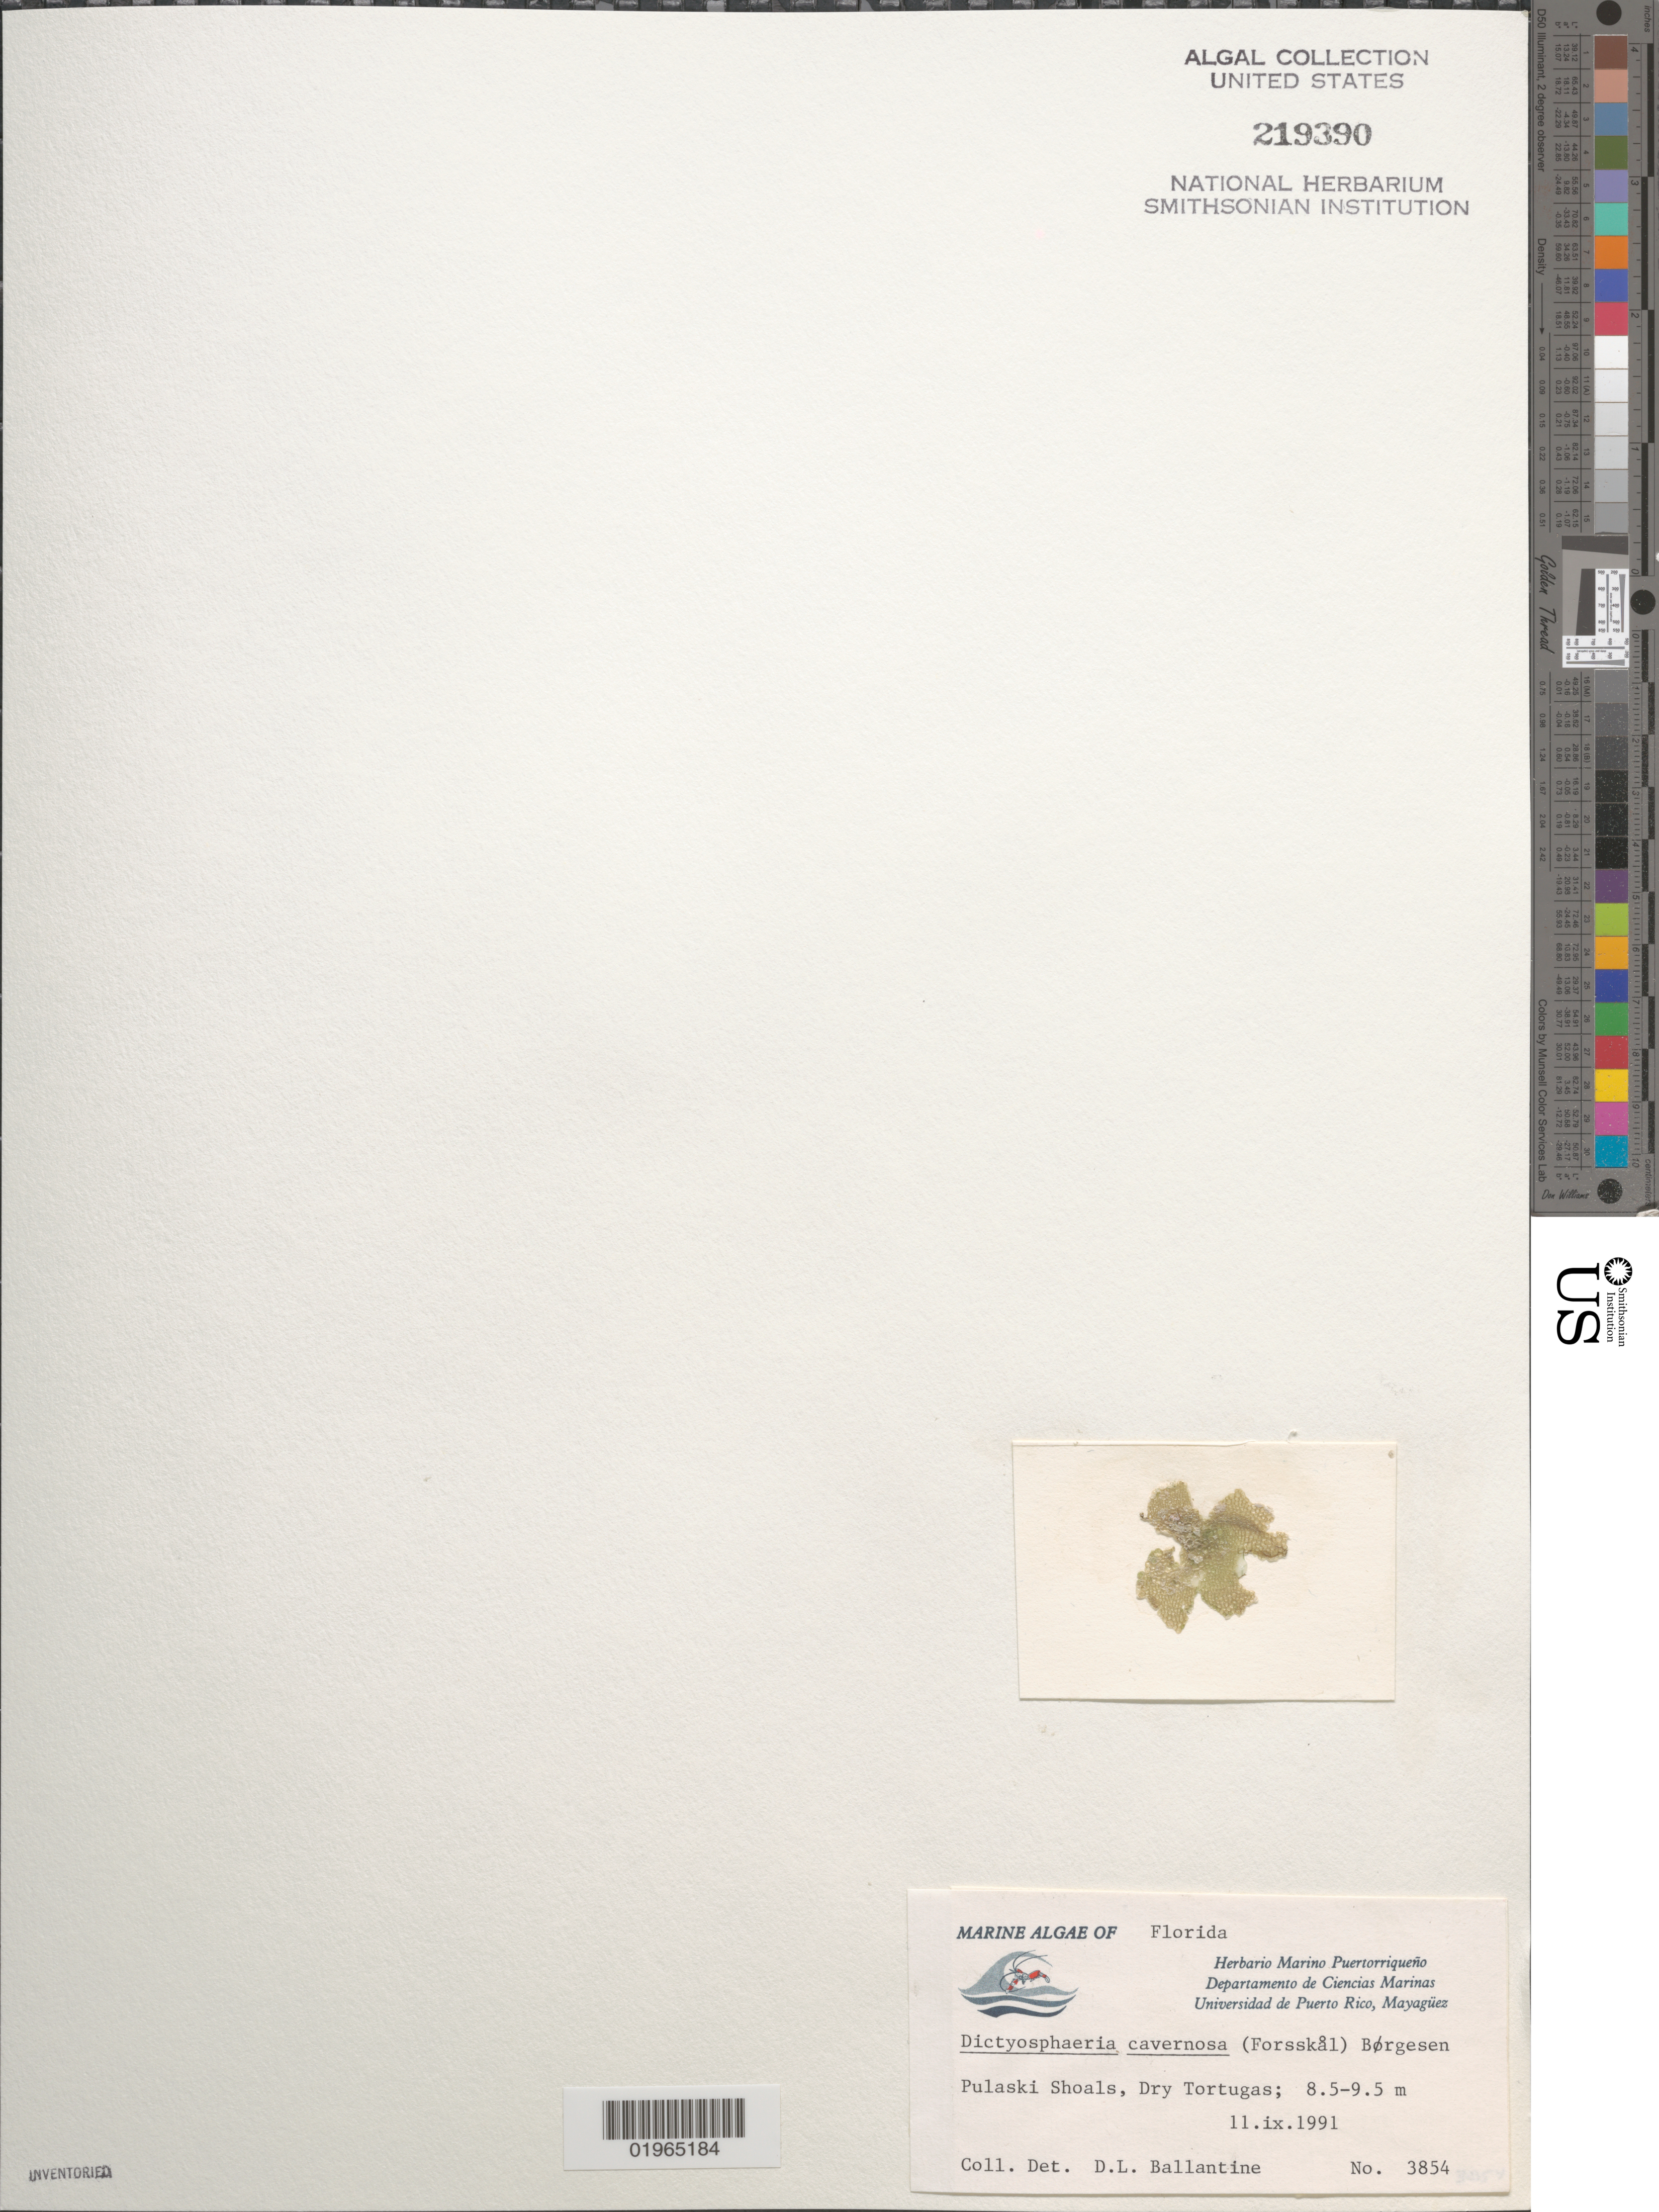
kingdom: Plantae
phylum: Chlorophyta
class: Ulvophyceae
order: Siphonocladales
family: Siphonocladaceae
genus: Dictyosphaeria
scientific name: Dictyosphaeria cavernosa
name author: (Forssk.) Børgesen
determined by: Ballantine, D. L.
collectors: D.L. Ballantine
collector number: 3854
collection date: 1991-09-11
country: United States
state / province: Florida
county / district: Monroe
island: Dry Tortugas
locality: Pulaski Shoals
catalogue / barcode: US 219390